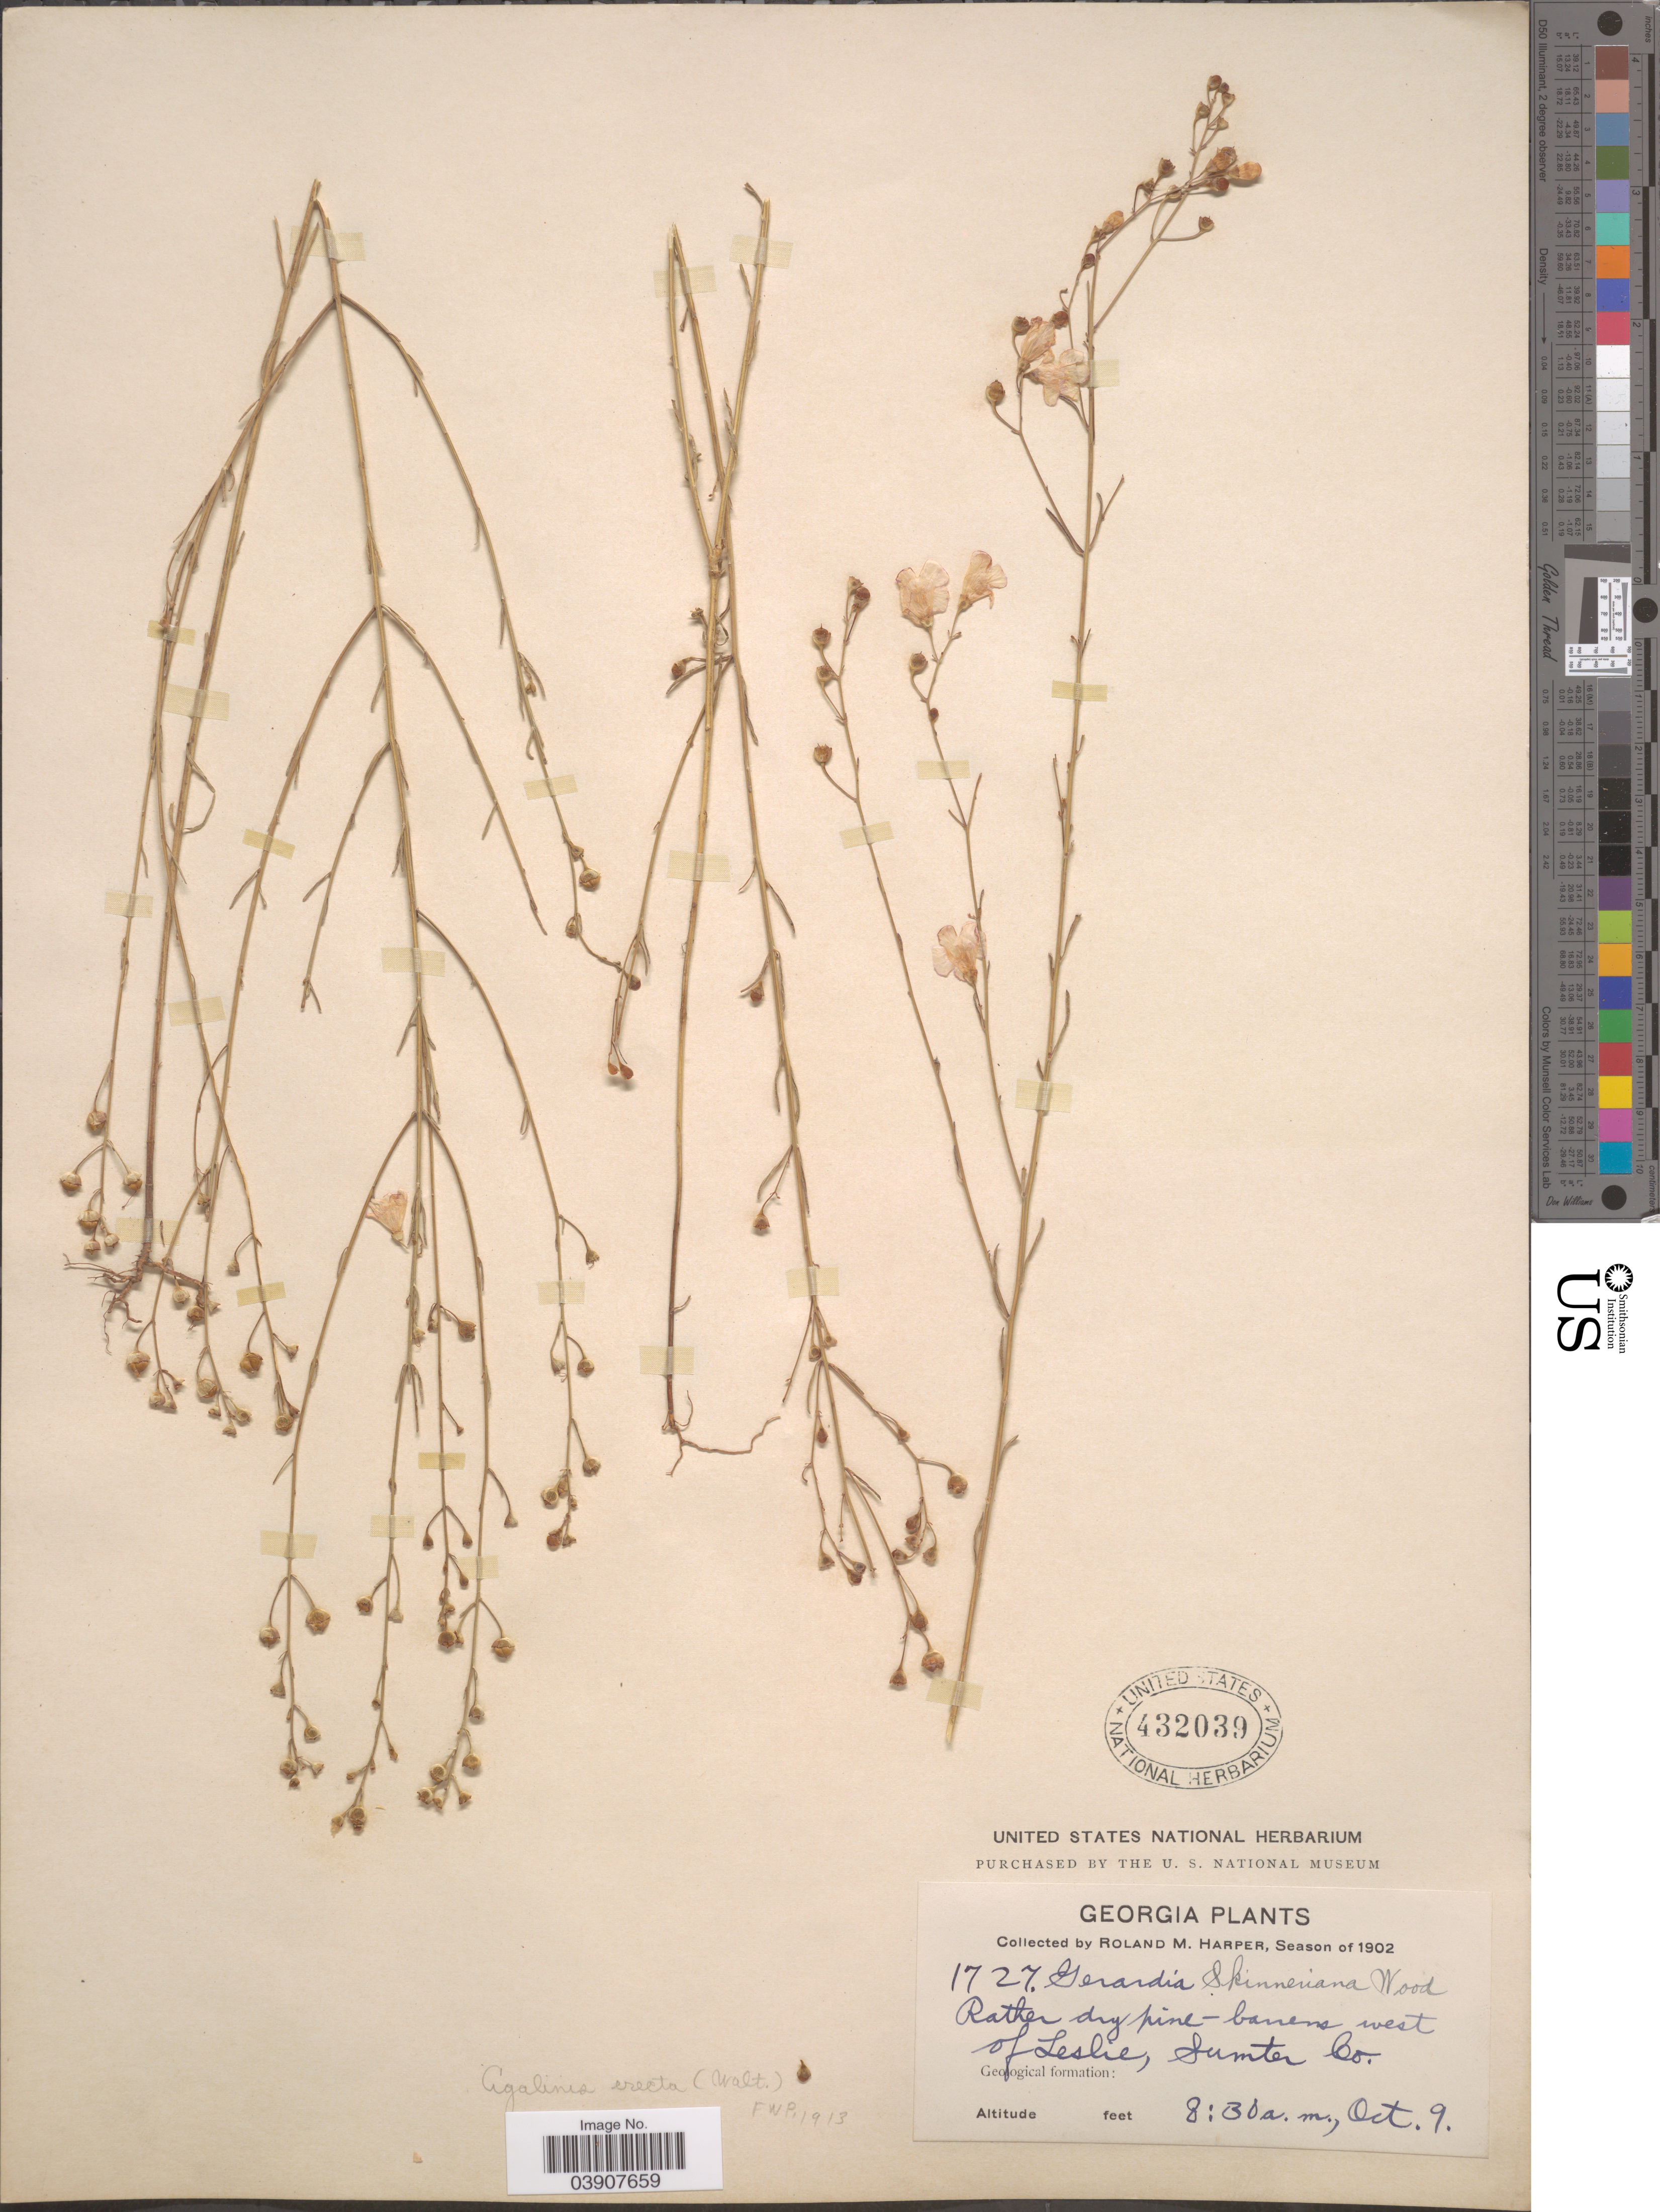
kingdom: Plantae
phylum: Tracheophyta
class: Magnoliopsida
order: Lamiales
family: Orobanchaceae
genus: Agalinis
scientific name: Agalinis erecta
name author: Pennell ex Small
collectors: R. M. Harper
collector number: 1727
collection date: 1902-10-09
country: United States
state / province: Georgia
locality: West of Leslie, Sumter Co.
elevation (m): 8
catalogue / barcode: US 432039